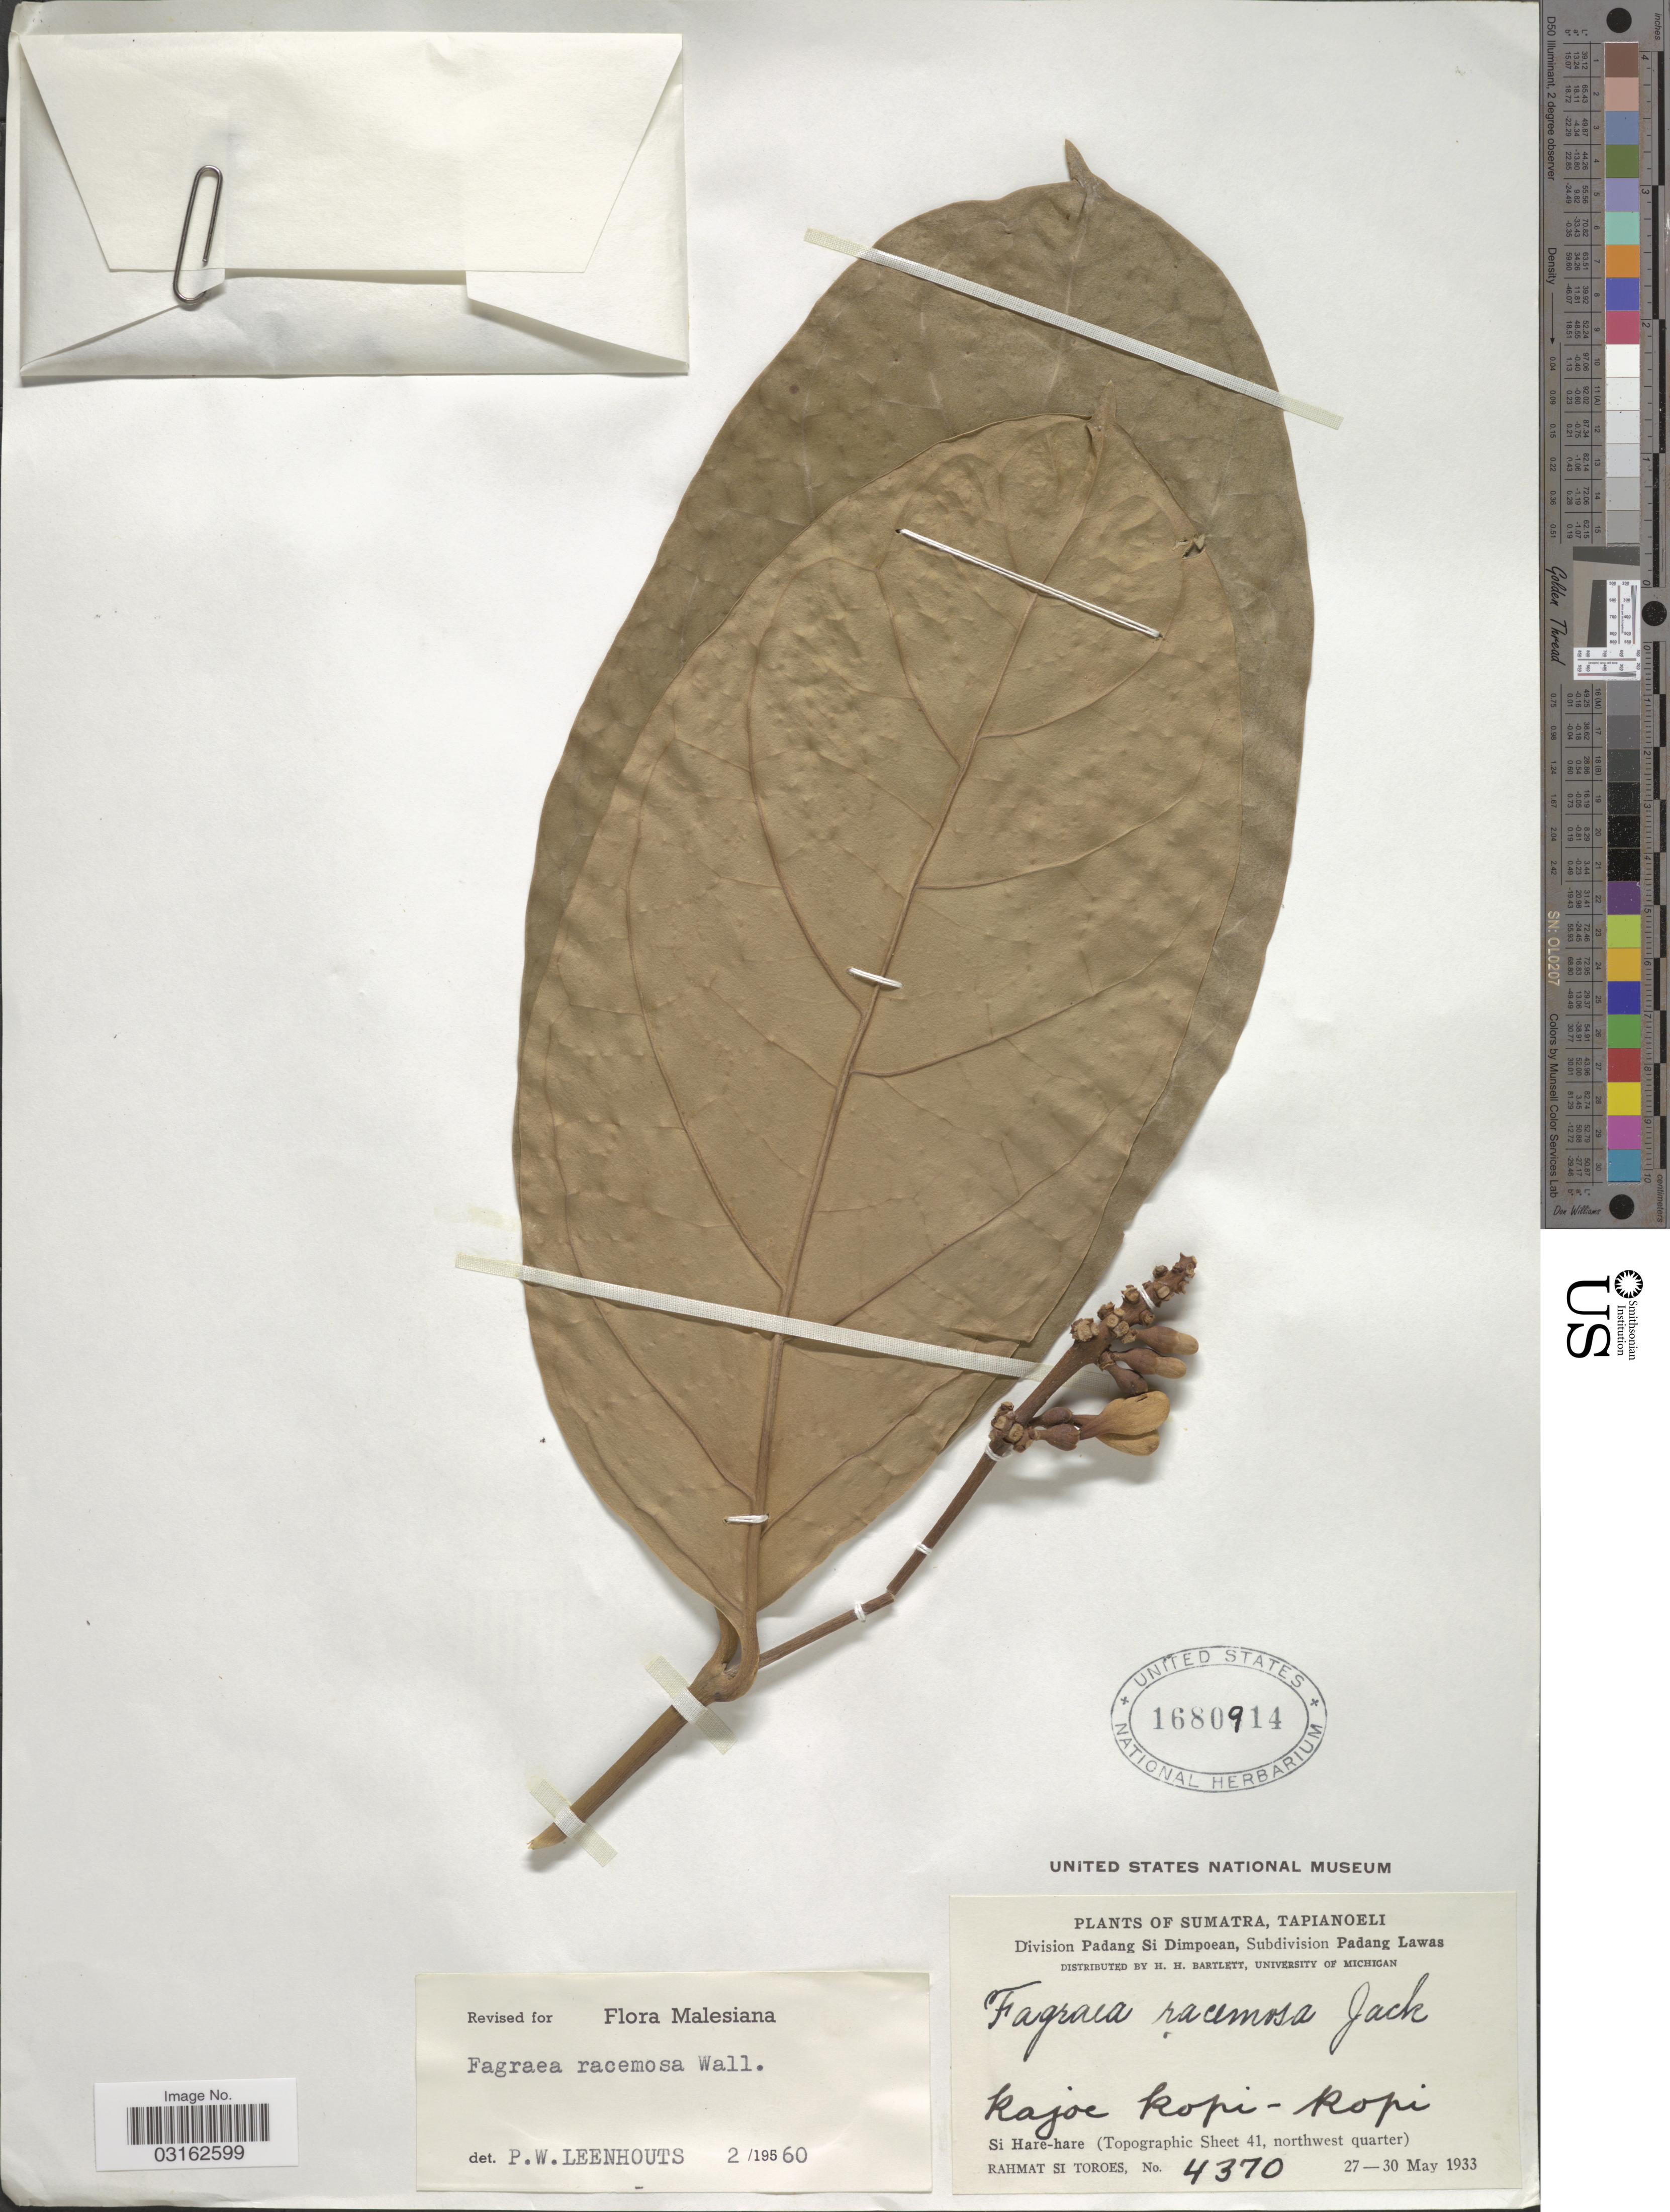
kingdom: Plantae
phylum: Tracheophyta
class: Magnoliopsida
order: Gentianales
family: Gentianaceae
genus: Fagraea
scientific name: Fagraea racemosa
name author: Jack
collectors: Rahmat Si Boeea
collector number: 4370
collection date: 1933-05-27/1933-05-30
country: Indonesia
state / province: Sumatra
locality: Tapianoeli. Division Padang Si Dimpoean, Subdivision Padang Lawas. Si Hare-hare (Topographic Sheet 41, northwest quarter).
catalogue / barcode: US 1680914